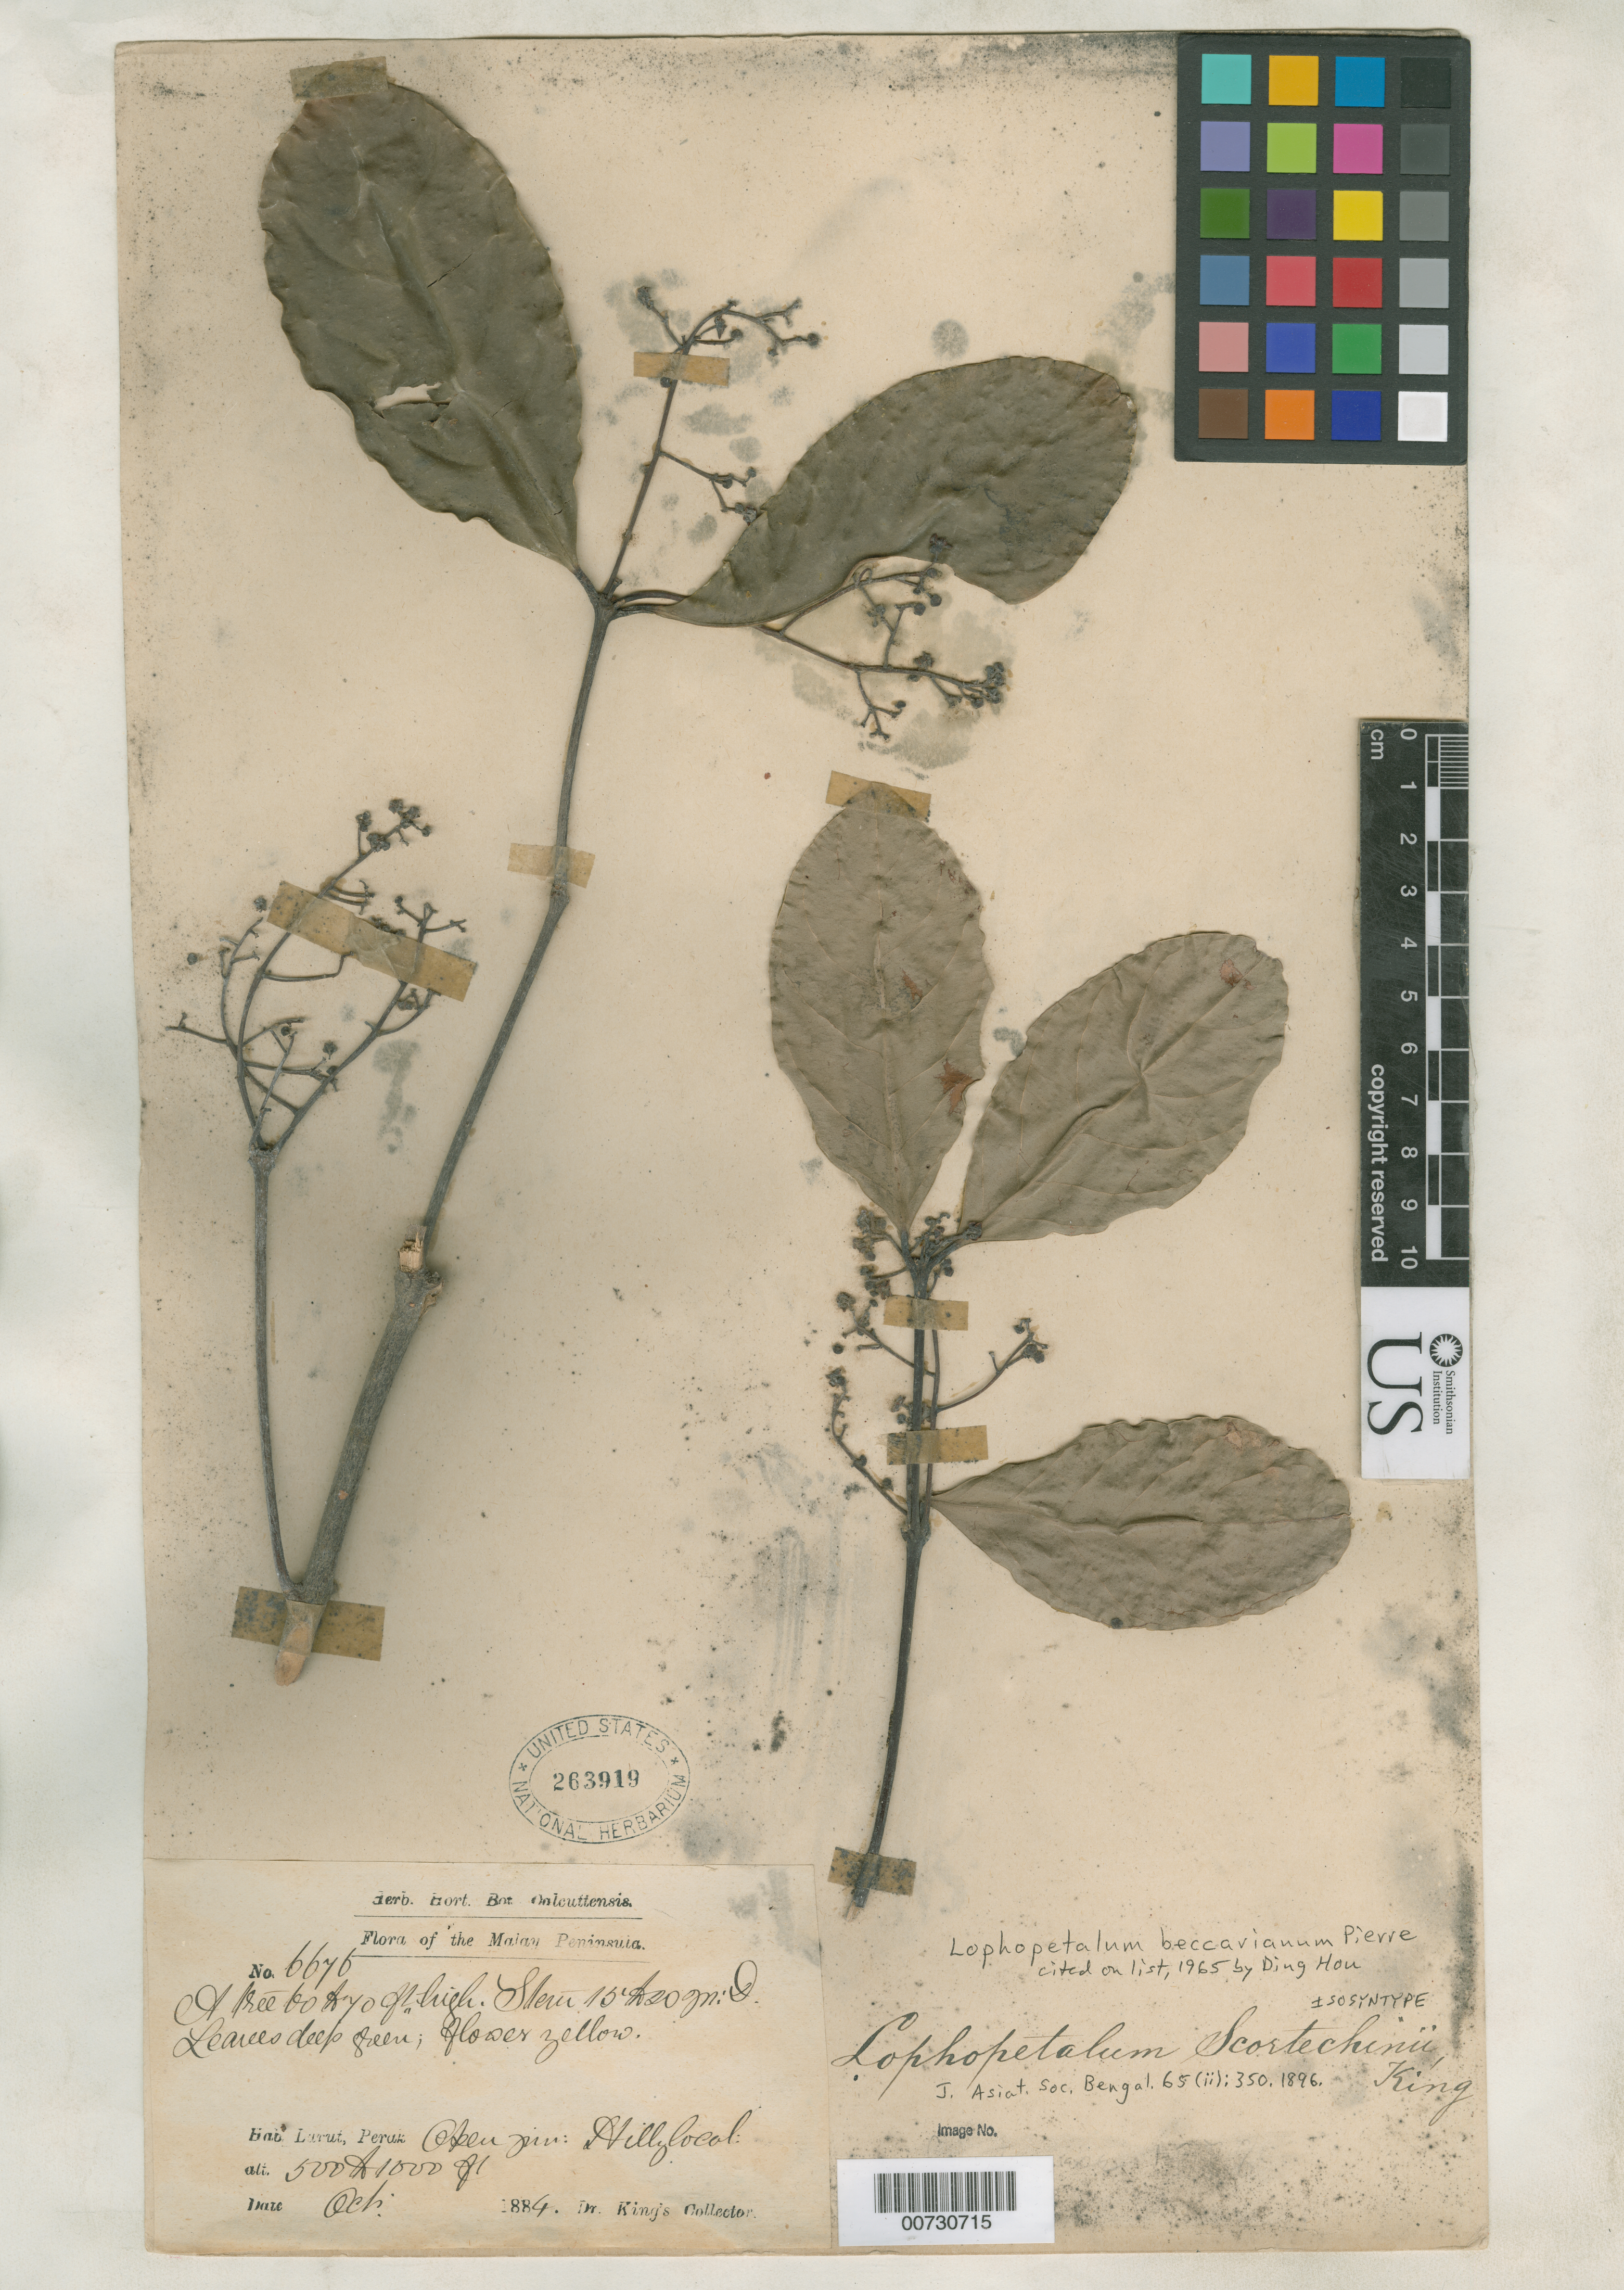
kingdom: Plantae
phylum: Tracheophyta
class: Magnoliopsida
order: Celastrales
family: Celastraceae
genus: Lophopetalum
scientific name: Lophopetalum scoretechinii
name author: King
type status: Isosyntype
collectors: Dr. King's collector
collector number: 6676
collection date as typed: Oct 1884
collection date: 1884-10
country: Malaysia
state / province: Perak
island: Malay Peninsula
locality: Larut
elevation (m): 152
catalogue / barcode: US 263919